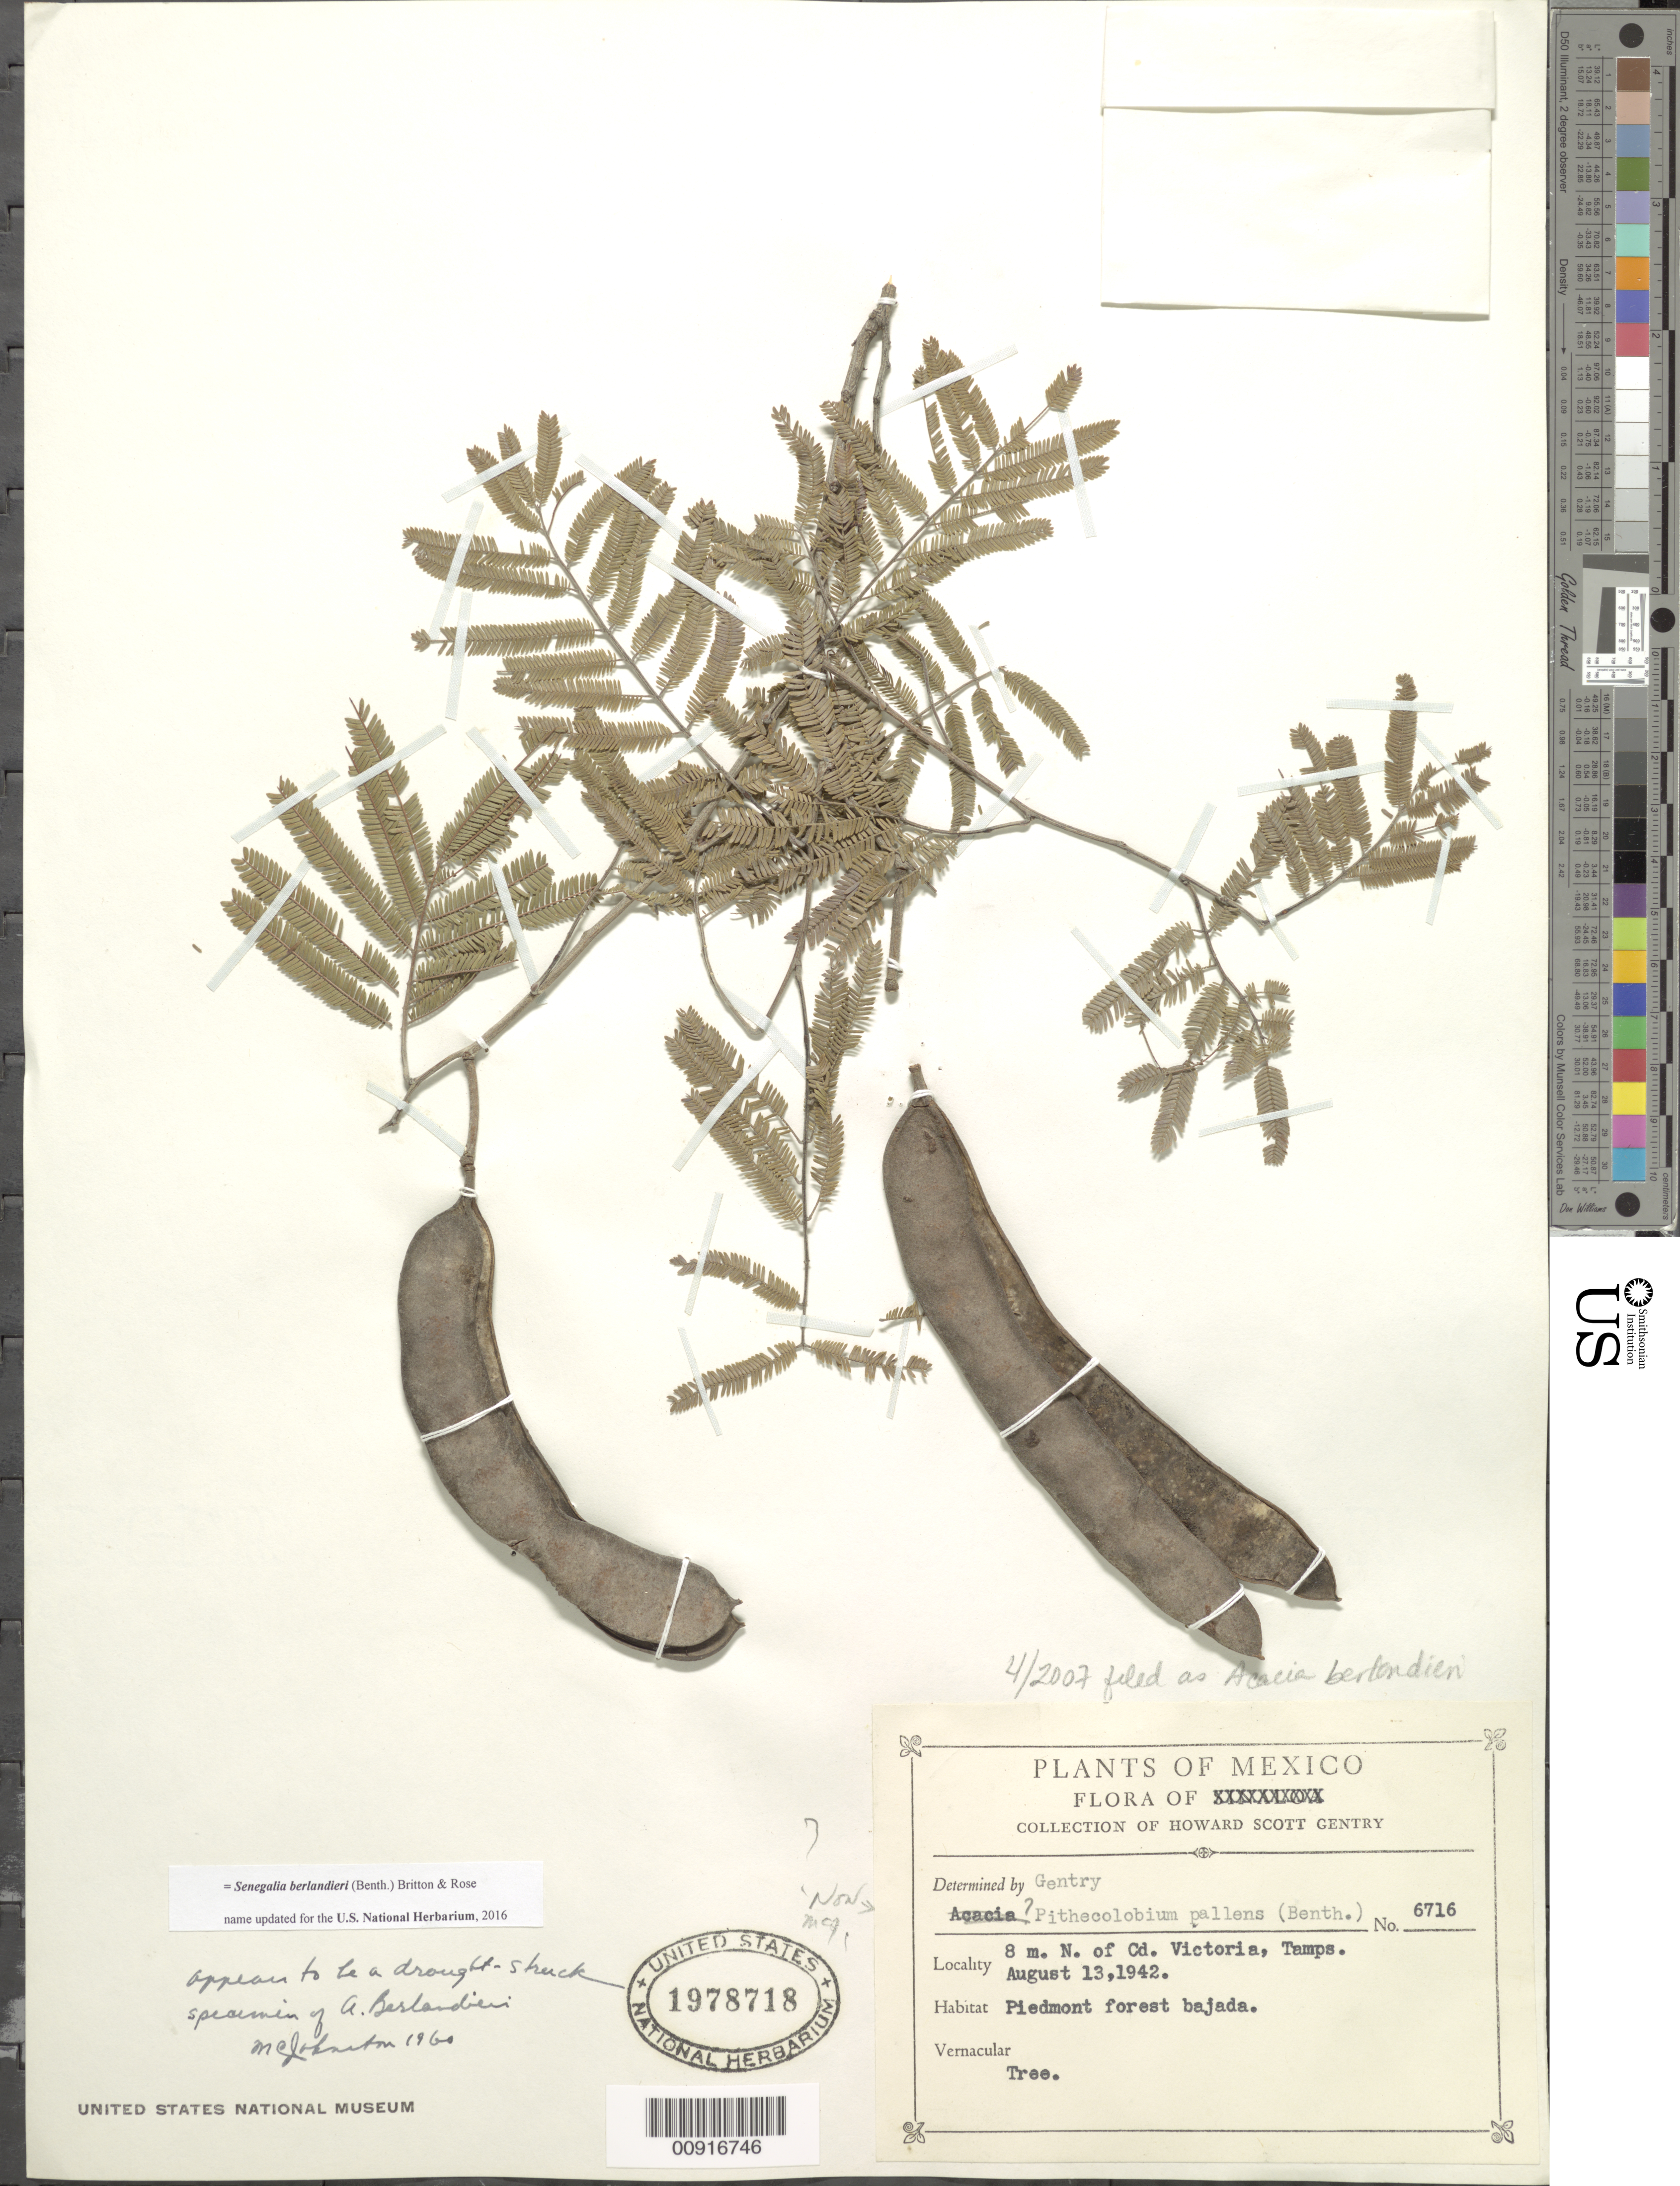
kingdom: Plantae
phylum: Tracheophyta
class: Magnoliopsida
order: Fabales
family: Fabaceae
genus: Senegalia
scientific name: Senegalia berlandieri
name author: (Benth.) Britton & Rose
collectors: H. S. Gentry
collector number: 6716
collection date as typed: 13 Aug 1942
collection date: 1942-08-13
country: Mexico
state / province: Tamaulipas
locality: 8 mi. N of Cd. Victoria, Tamaulipas.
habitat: Piedmont forest bajada.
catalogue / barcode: US 1978718